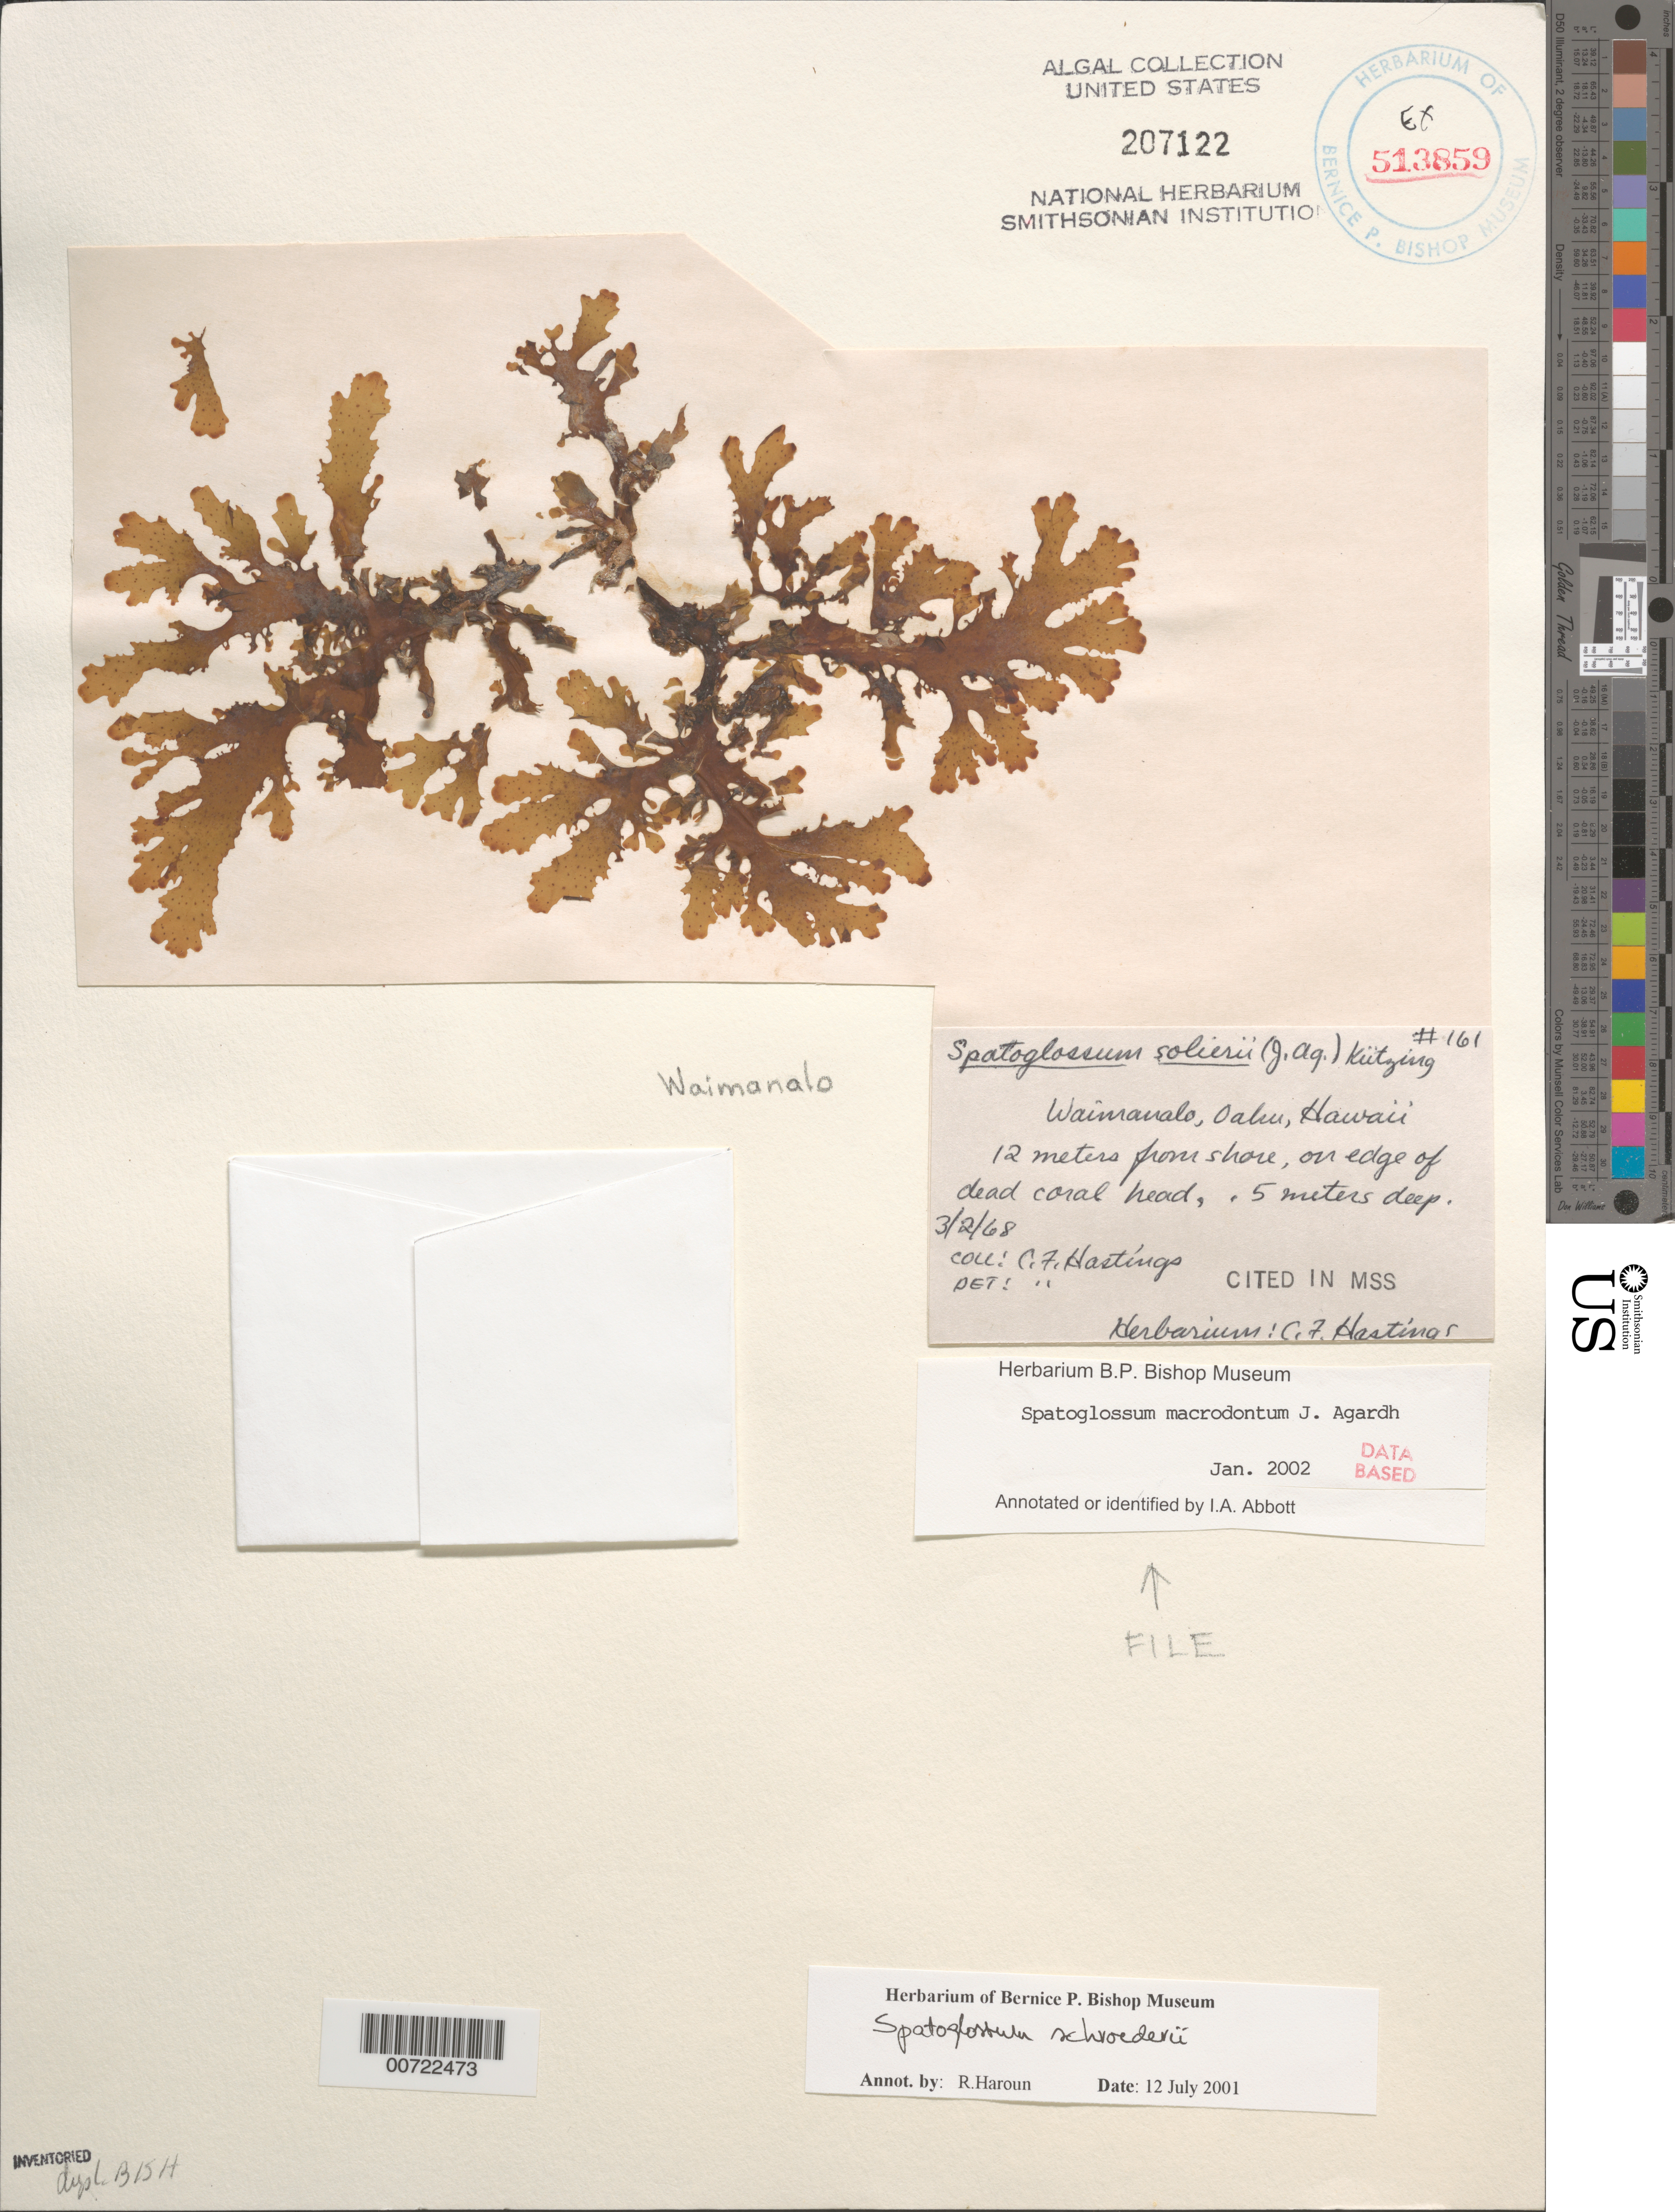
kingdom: Chromista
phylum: Ochrophyta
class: Phaeophyceae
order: Dictyotales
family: Dictyotaceae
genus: Spatoglossum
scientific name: Spatoglossum macrodontum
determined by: Abbott, Isabella A.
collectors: C. Hastings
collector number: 161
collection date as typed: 02 Mar 1968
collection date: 1968-03-02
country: United States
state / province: Hawaii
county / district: Honolulu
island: Oahu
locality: Waimanalo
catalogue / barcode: US 207122